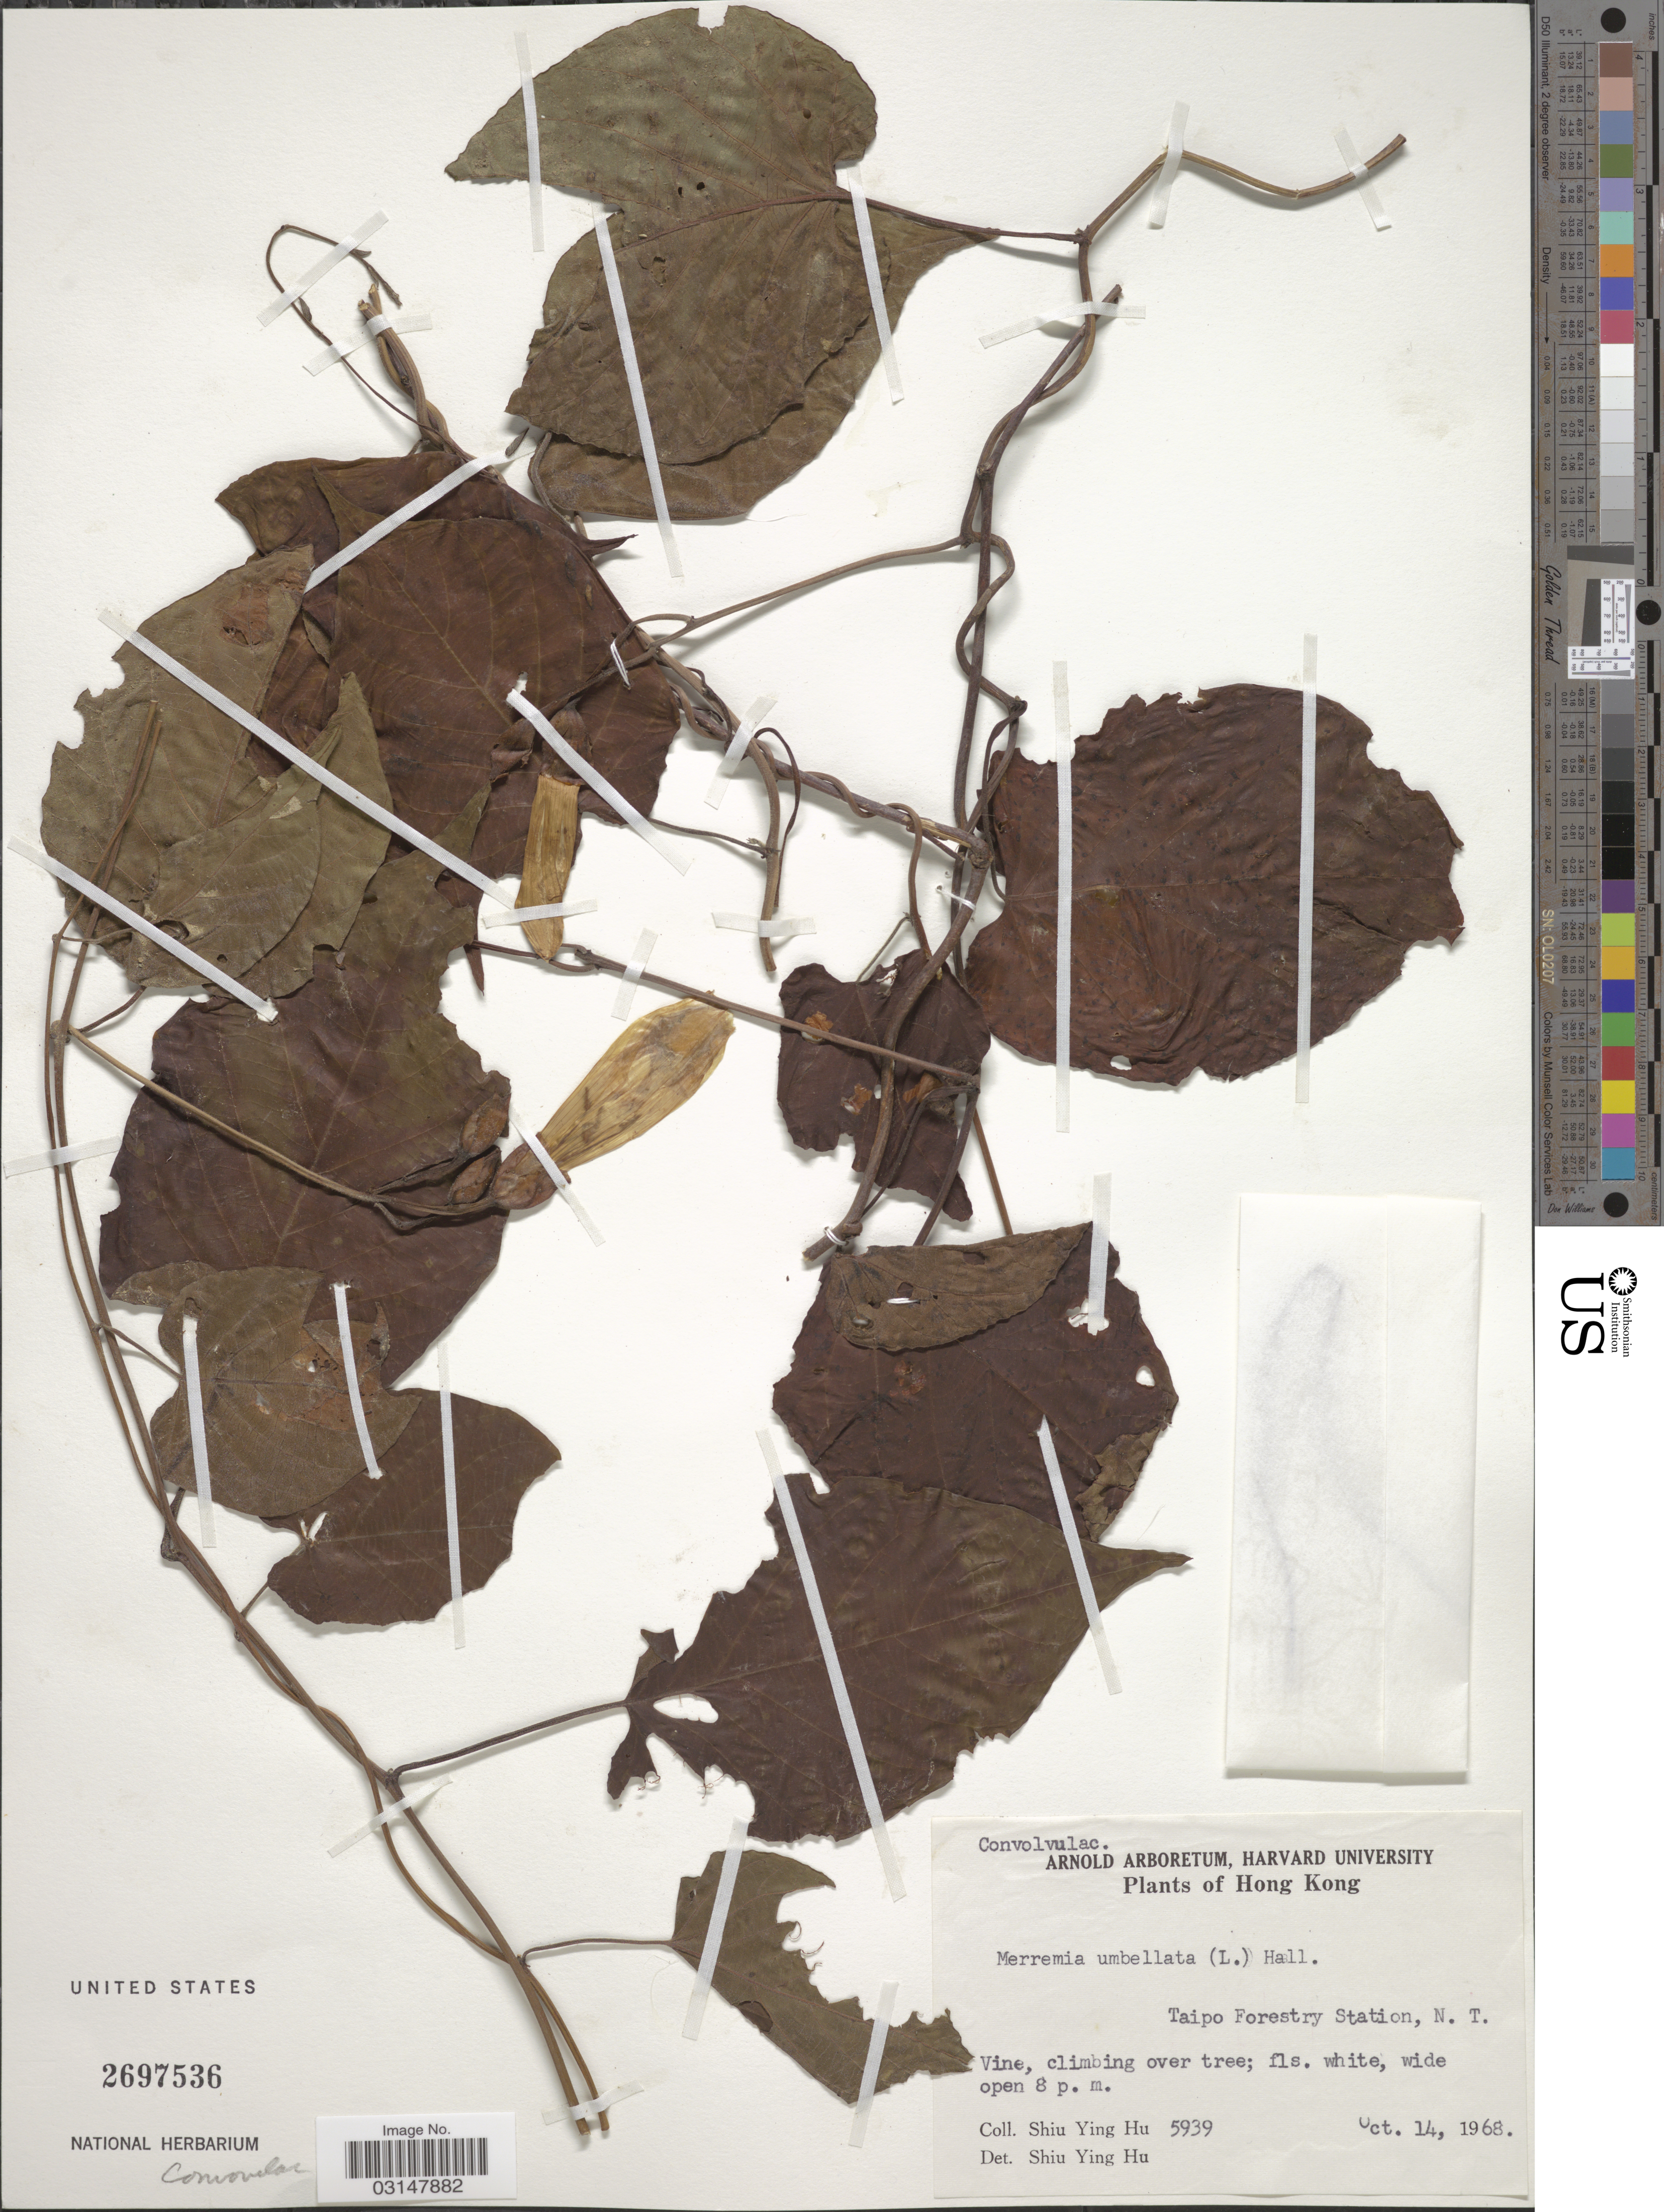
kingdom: Plantae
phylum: Tracheophyta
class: Magnoliopsida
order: Solanales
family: Convolvulaceae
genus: Camonea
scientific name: Camonea pilosa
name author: (Houtt.) A. R. Simões & Staples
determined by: Strong, Mark T., (BOT), Smithsonian Institution - National Museum of Natural History (UNITED STATES)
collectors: S. Y. Hu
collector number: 5939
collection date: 1968-10-14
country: China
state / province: Hong Kong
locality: Taipo Forestry Station, N. T.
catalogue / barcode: US 2697536